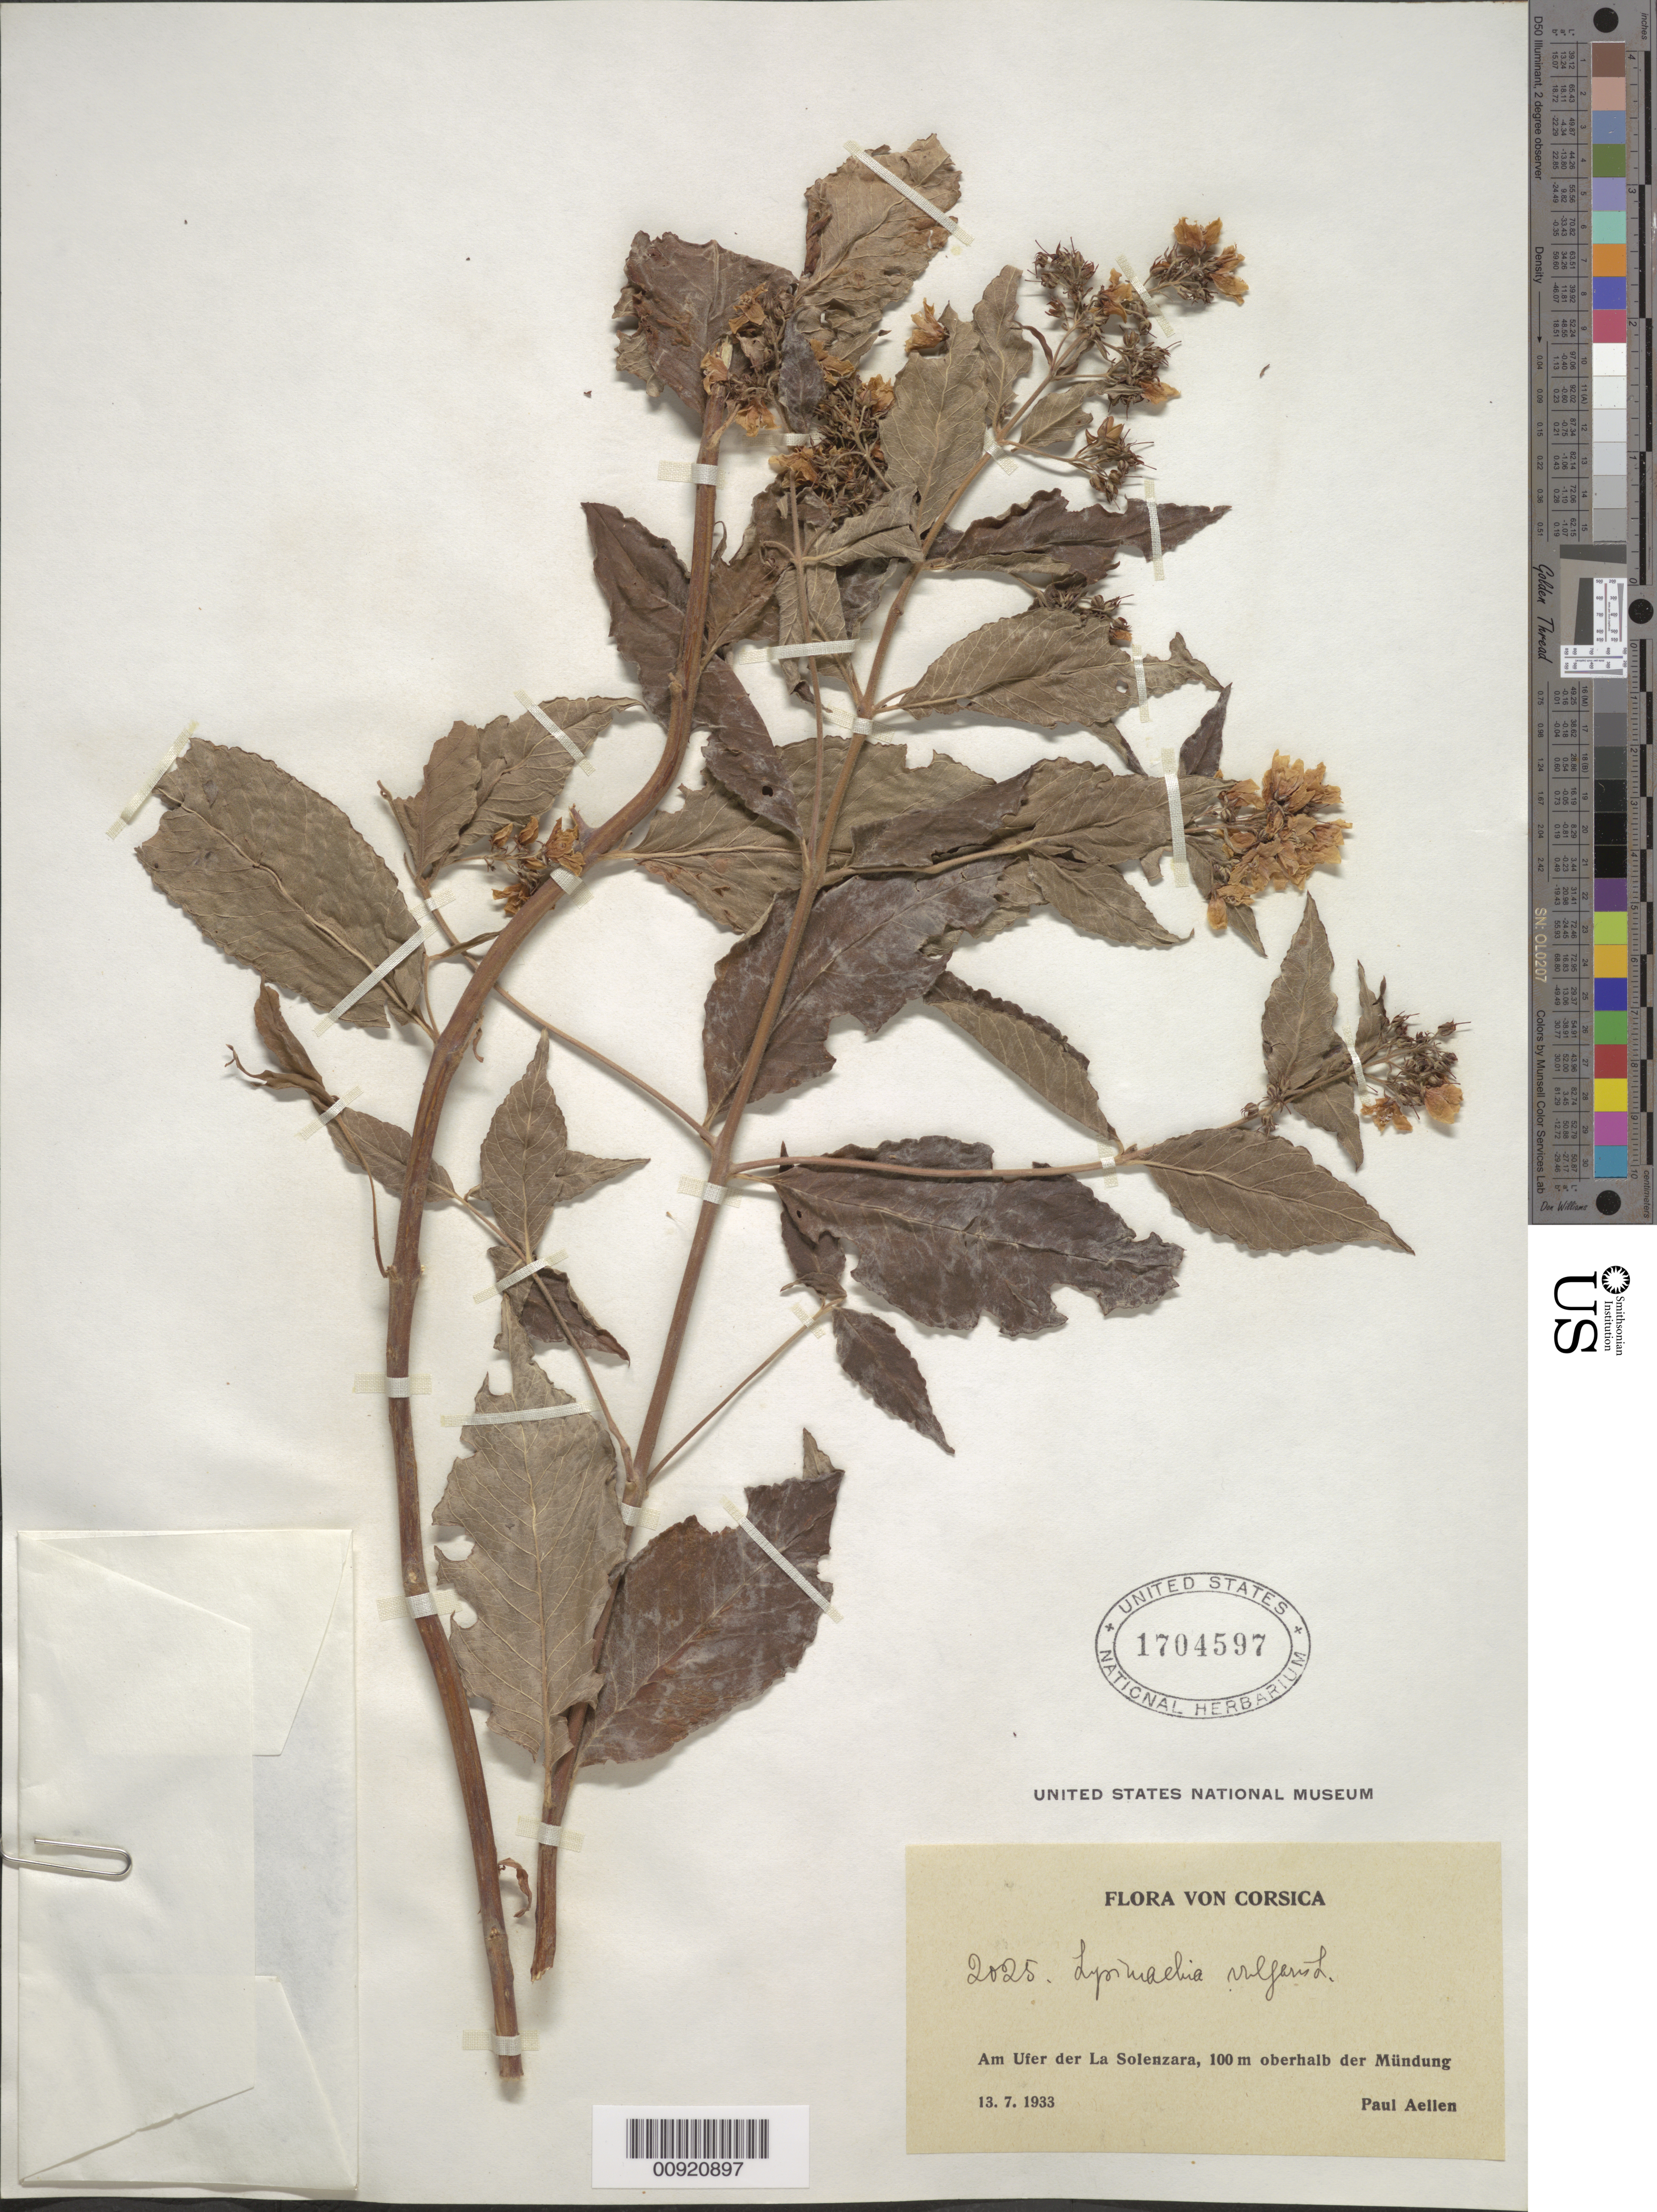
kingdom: Plantae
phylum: Tracheophyta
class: Magnoliopsida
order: Ericales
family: Primulaceae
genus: Lysimachia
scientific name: Lysimachia vulgaris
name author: L.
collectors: P. Aellen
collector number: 2025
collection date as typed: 13 Jul 1933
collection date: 1933-07-13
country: France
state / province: Corsica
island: Corse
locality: Am Ufer der La solenzara. 100m oberhalf der Mündung.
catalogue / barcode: US 1704597